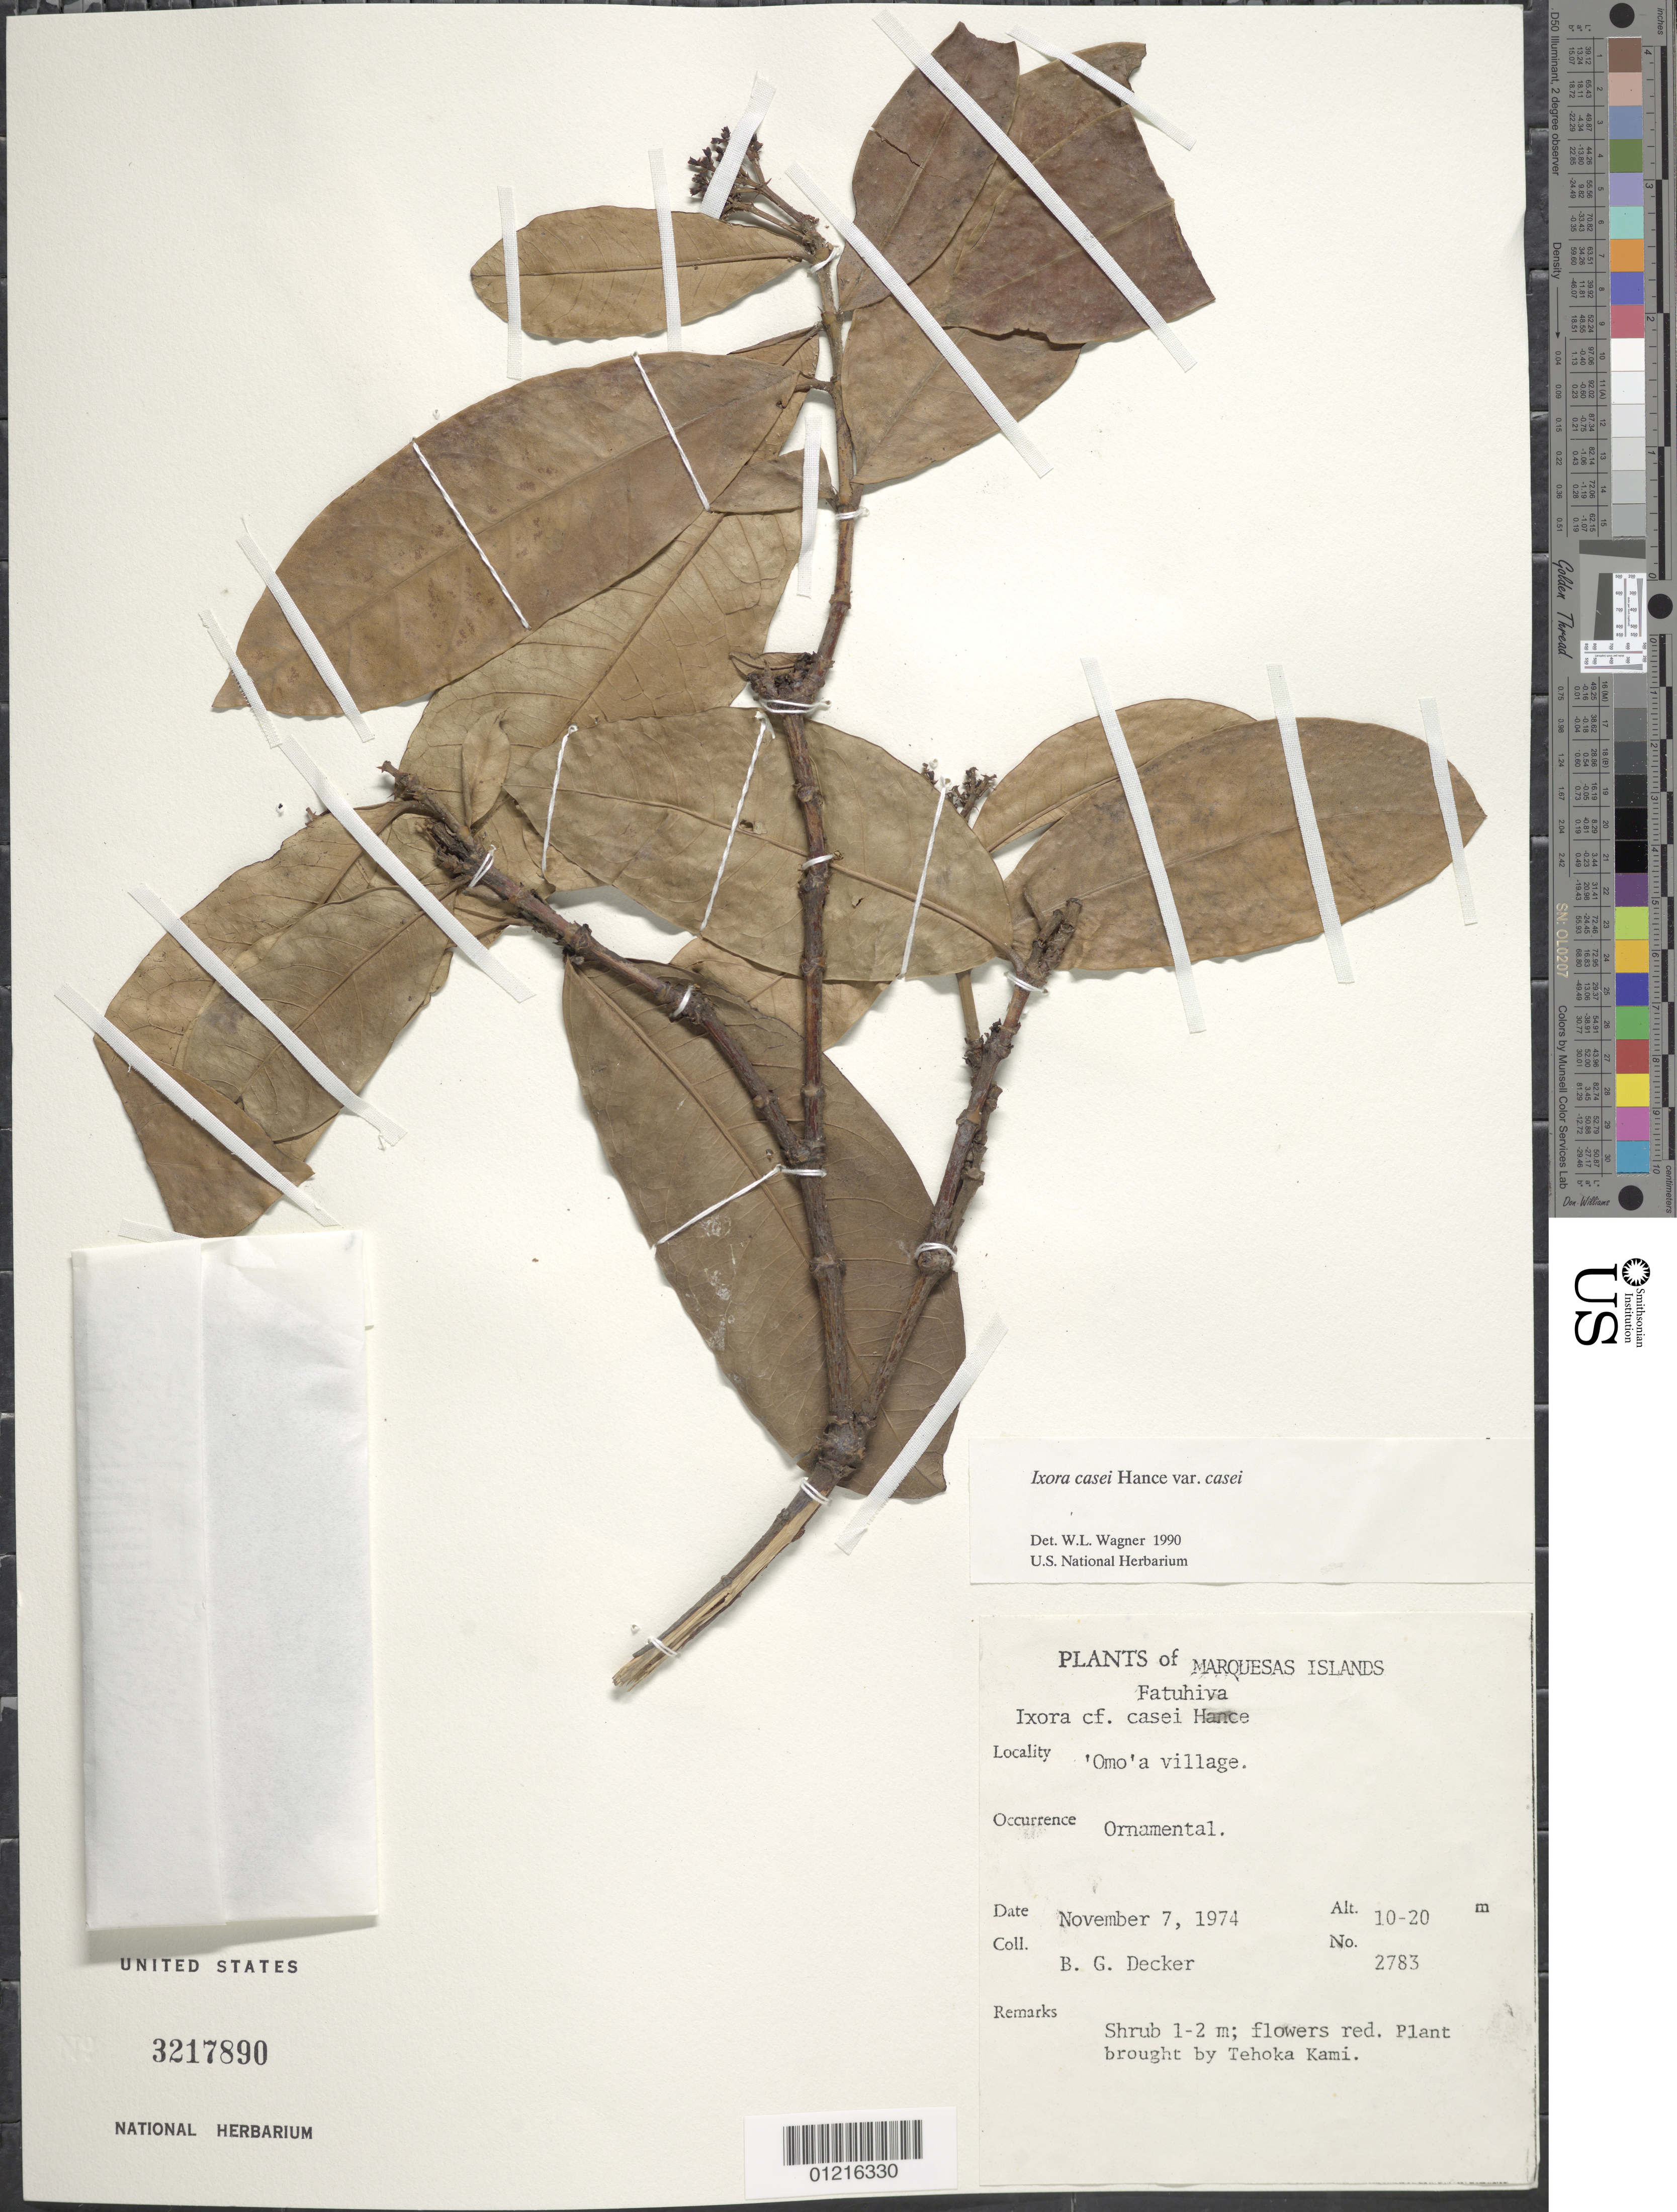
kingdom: Plantae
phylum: Tracheophyta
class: Magnoliopsida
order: Gentianales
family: Rubiaceae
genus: Ixora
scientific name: Ixora casei var. casei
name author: Hance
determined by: Wagner, W. L., (BOT), Smithsonian Institution - National Museum of Natural History (UNITED STATES)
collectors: B. G. Decker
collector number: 2783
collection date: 1974-11-07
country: French Polynesia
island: Fatu Hiva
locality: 'Omo'a village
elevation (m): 10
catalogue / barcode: US 3217890